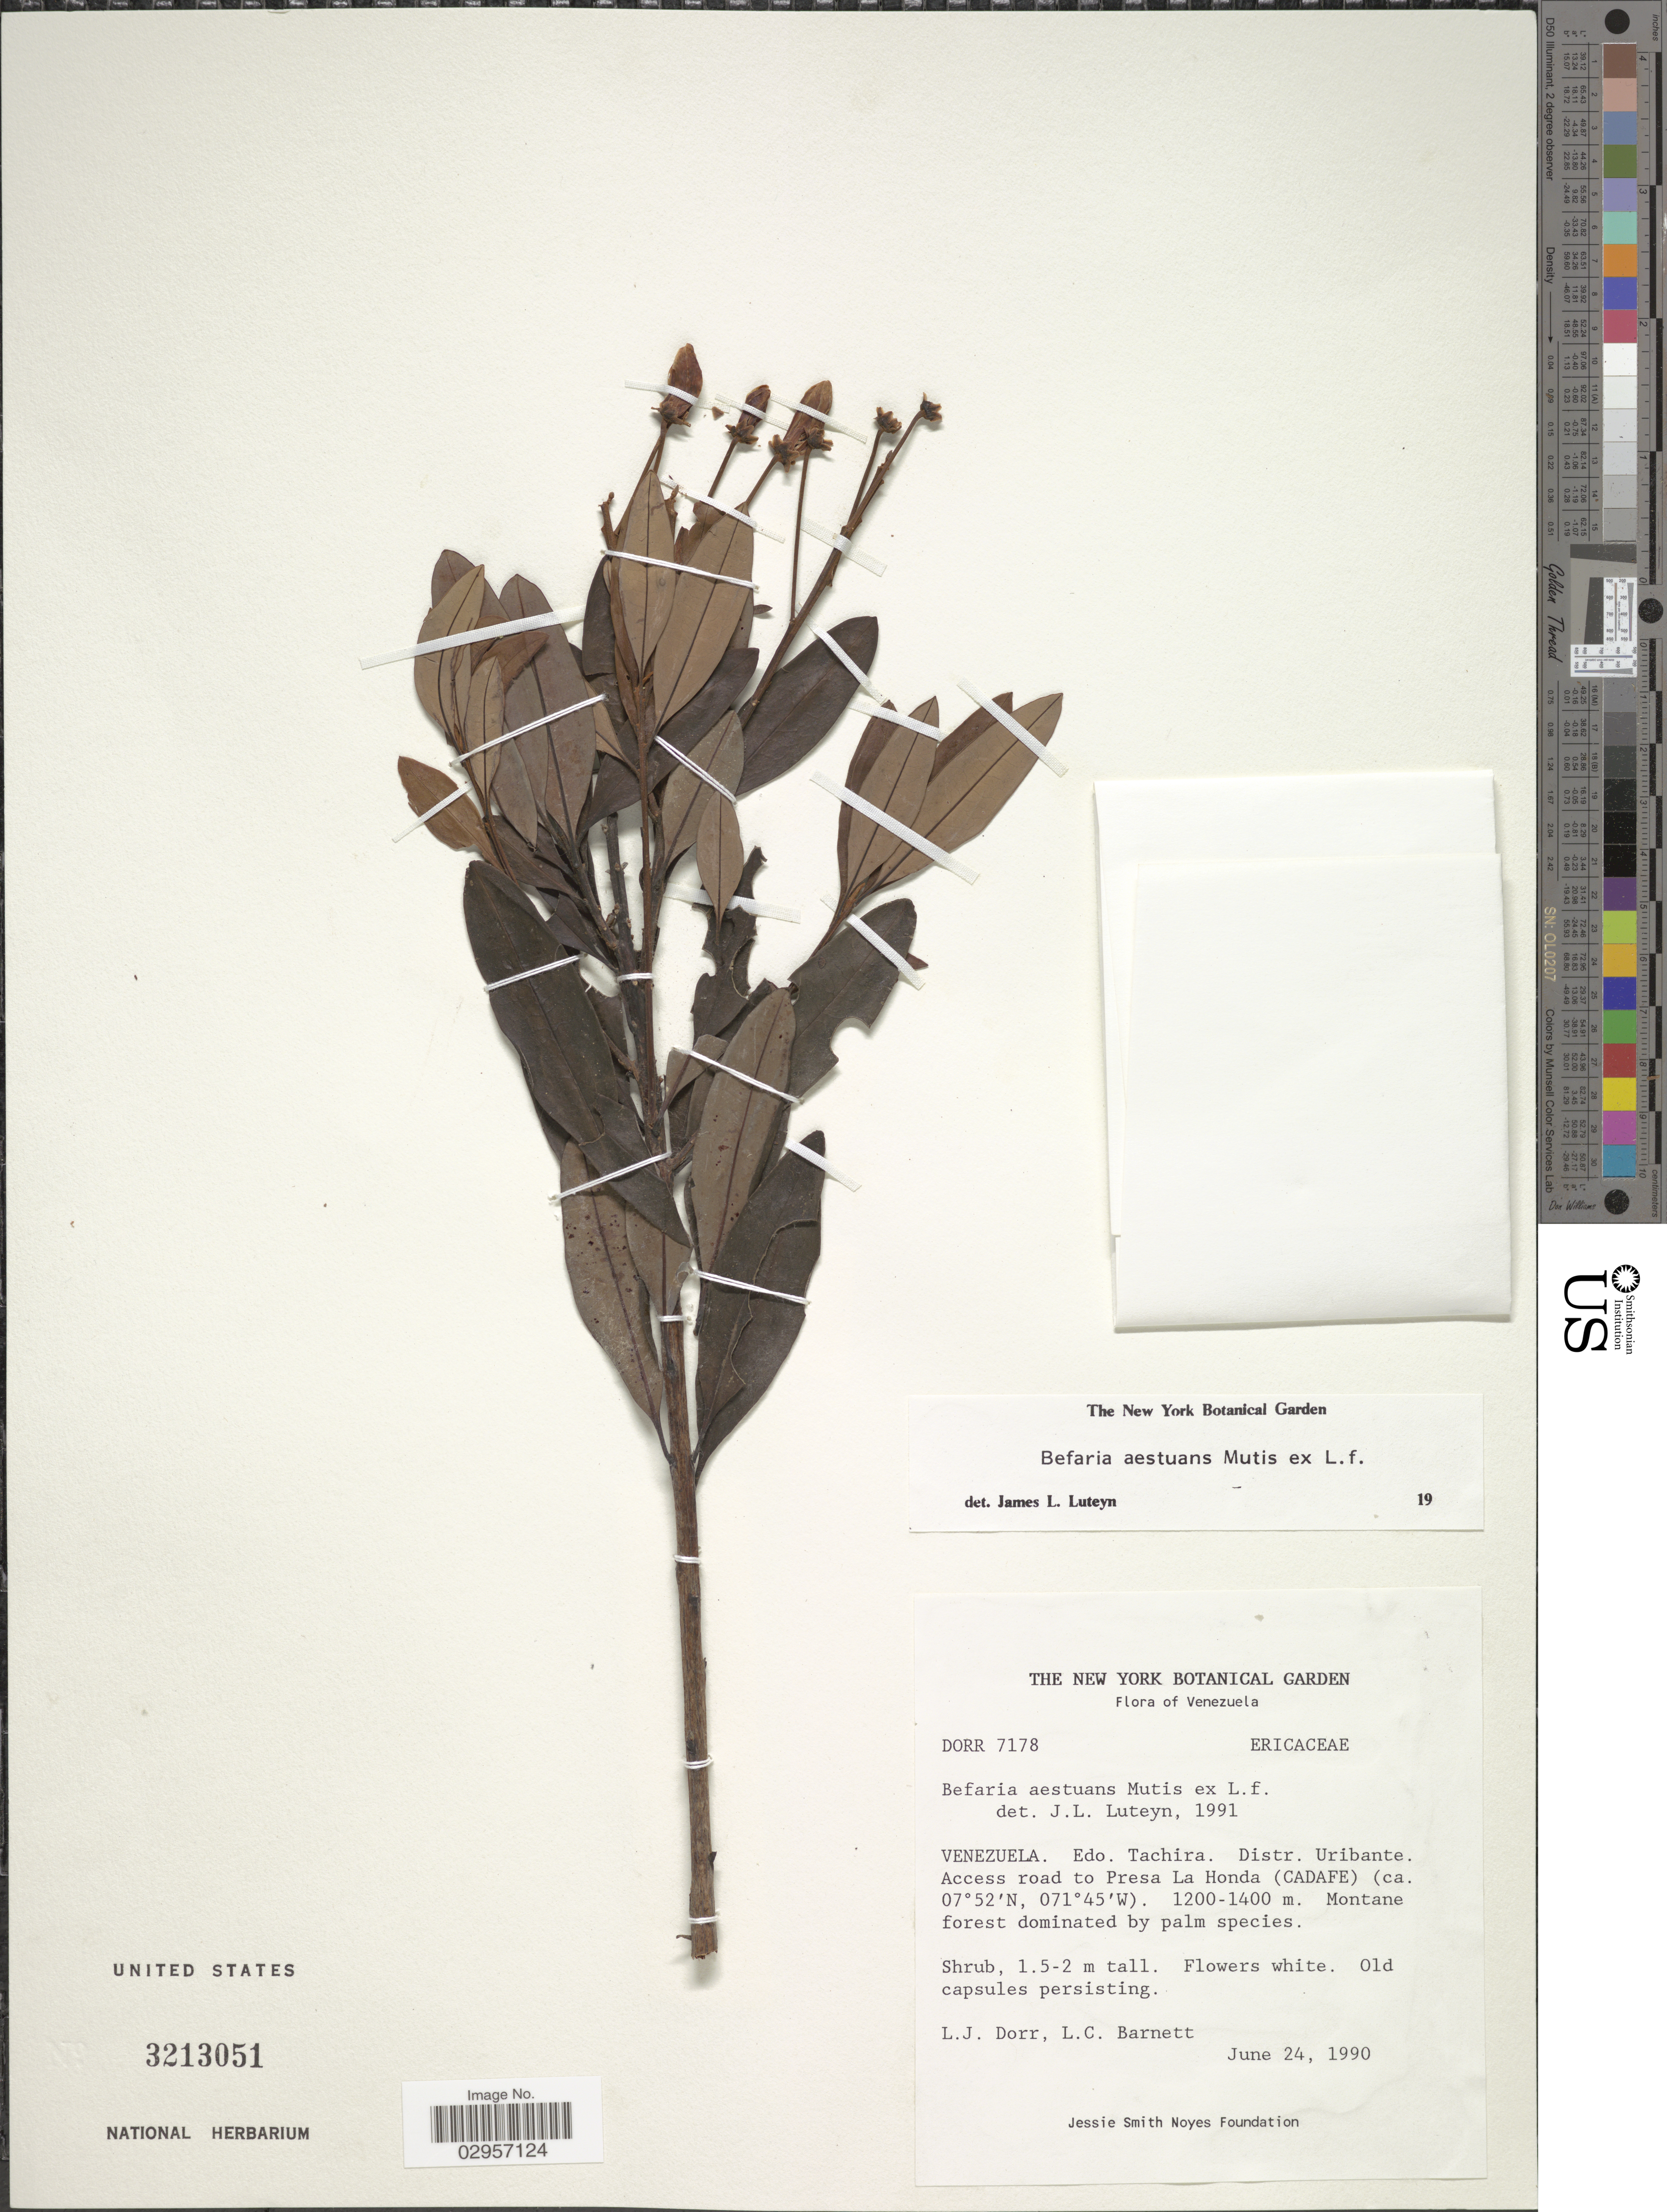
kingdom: Plantae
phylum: Tracheophyta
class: Magnoliopsida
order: Ericales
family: Ericaceae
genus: Befaria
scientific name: Befaria aestuans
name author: Mutis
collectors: L. J. Dorr & L. C. Barnett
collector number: DORR7178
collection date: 1990-06-24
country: Venezuela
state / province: Táchira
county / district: Uribante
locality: Access road to Presa La Honda (CADAFE).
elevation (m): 1200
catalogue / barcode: US 3213051